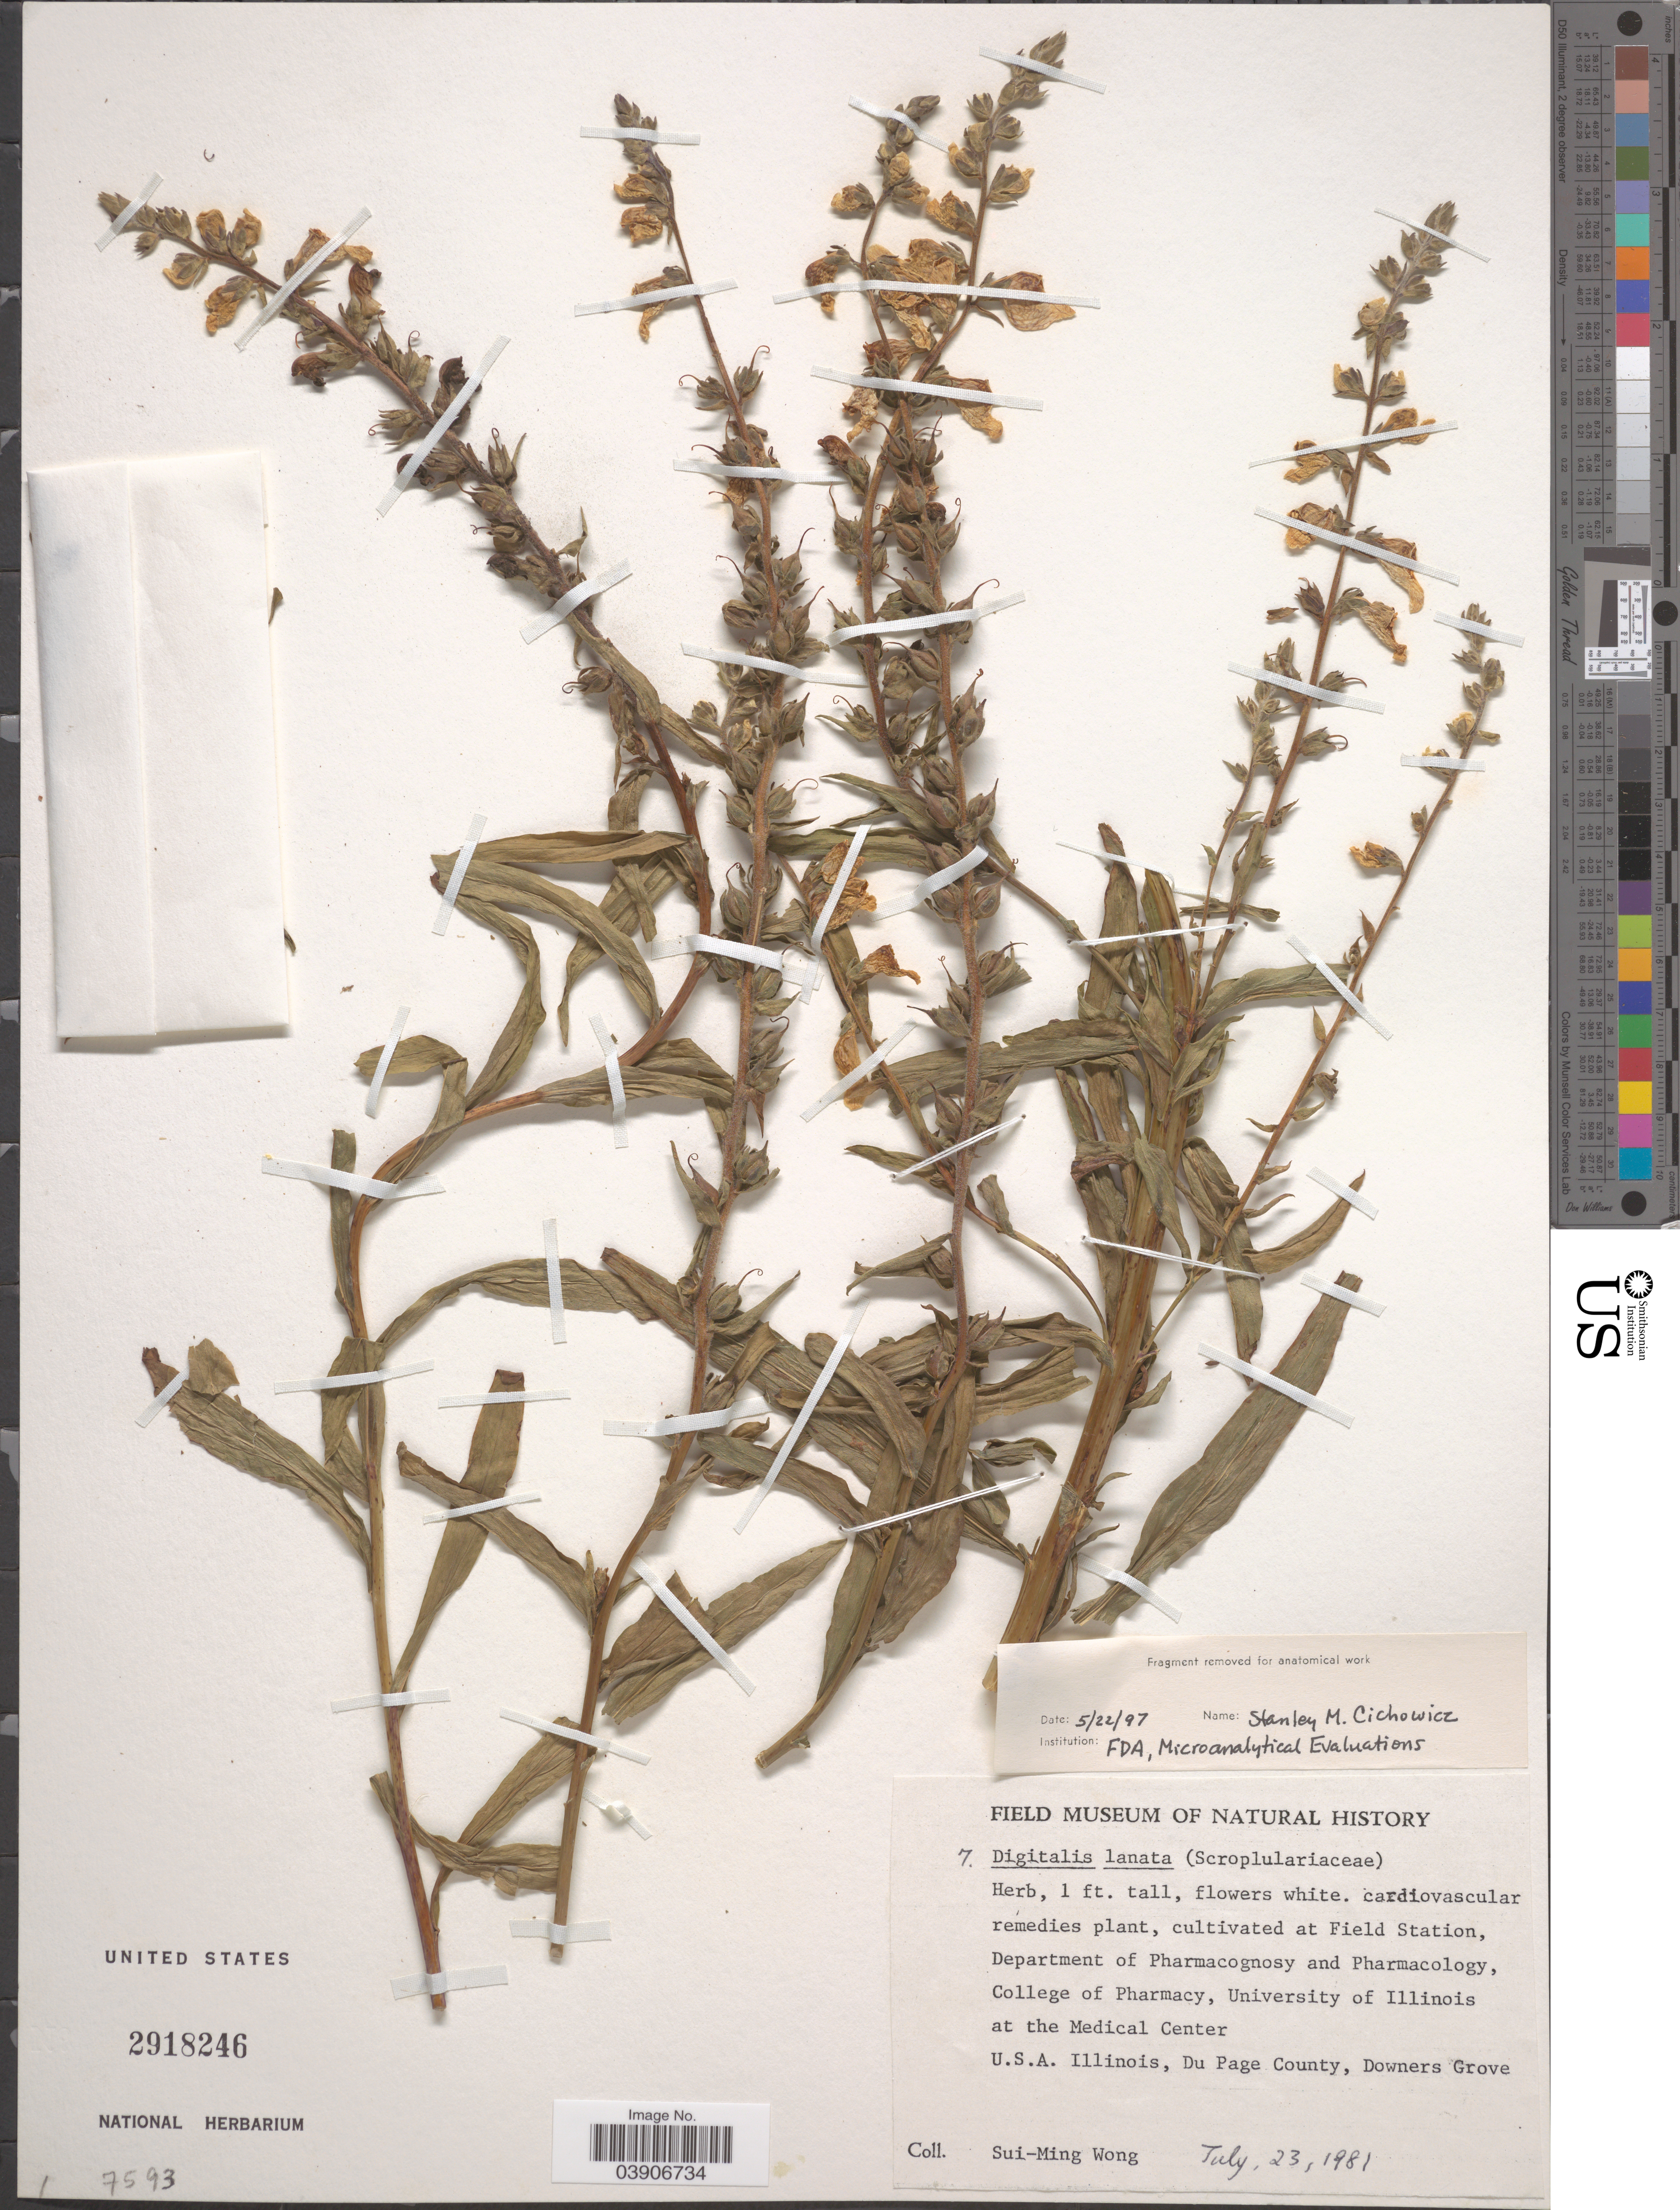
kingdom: Plantae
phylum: Tracheophyta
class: Magnoliopsida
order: Lamiales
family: Plantaginaceae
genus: Digitalis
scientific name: Digitalis lanata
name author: Ehrh.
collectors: S. Wong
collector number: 7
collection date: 1981-07-23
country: United States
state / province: Illinois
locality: Cultivated at Field Station, Department of Pharmacognosy and Pharmacology, College of Pharmacy, University of Illinois at the Medical Center. U.S.A. Illinois, Du Page County, Downers Grove.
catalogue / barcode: US 2918246